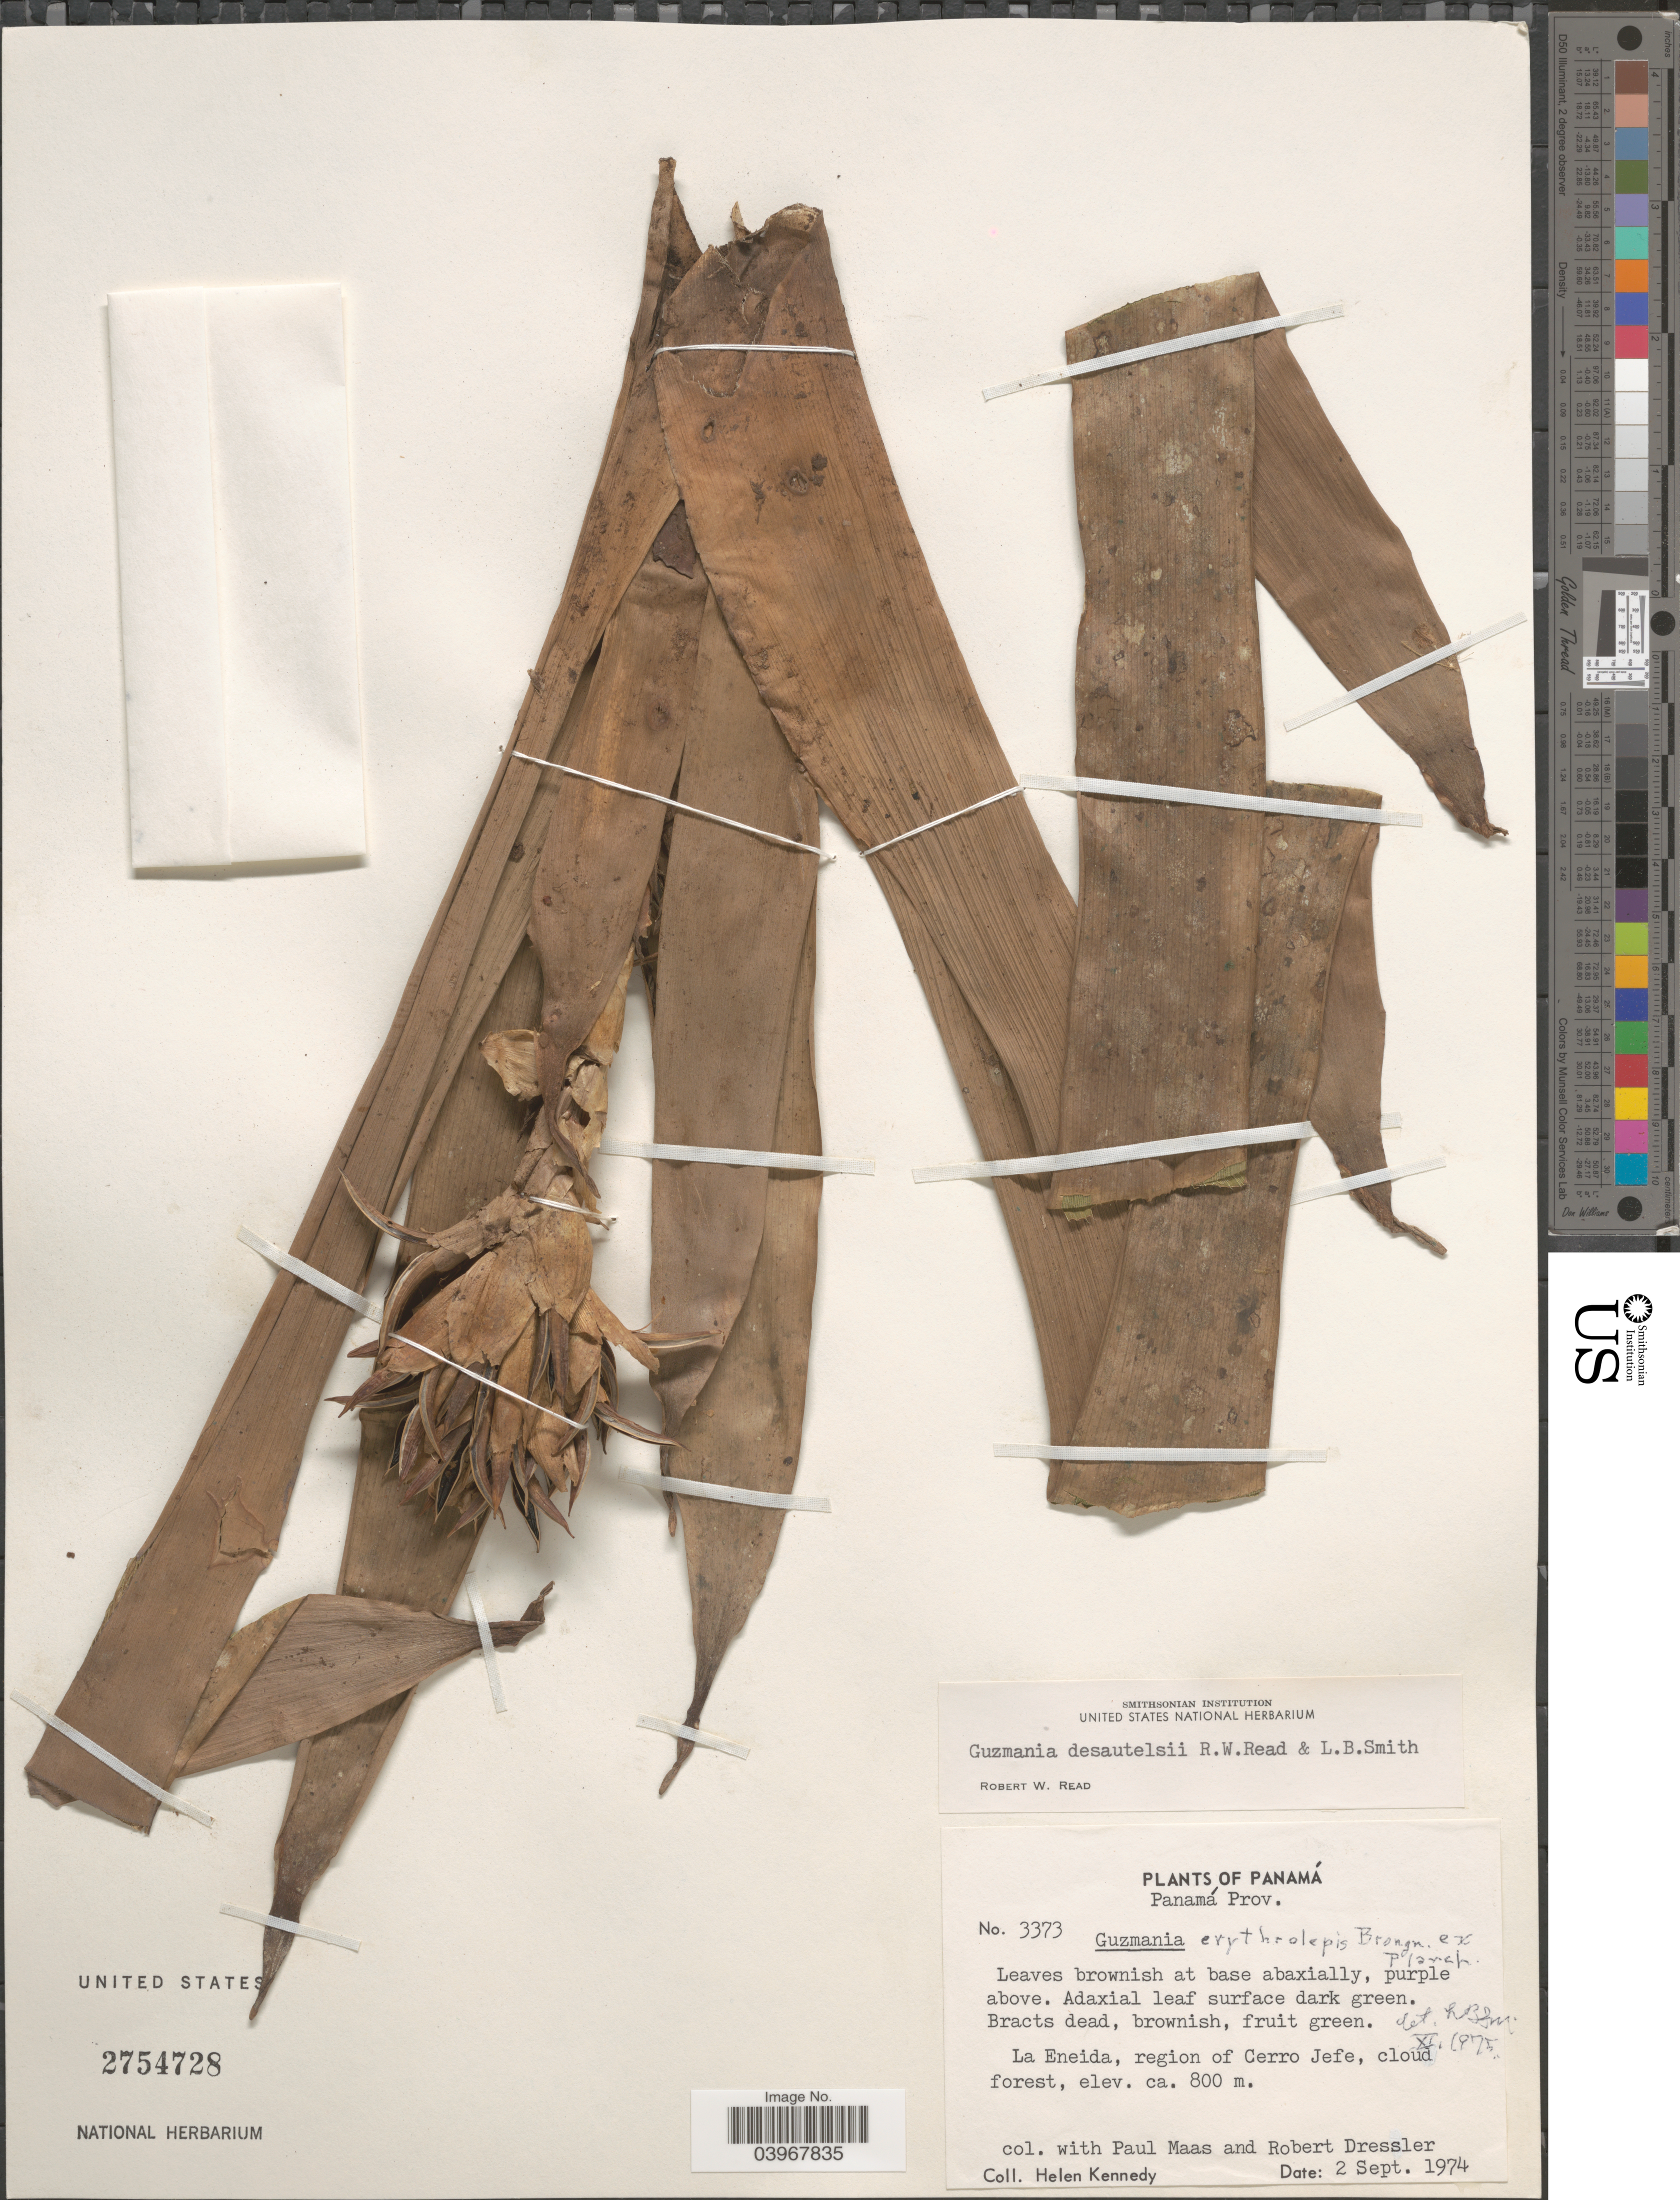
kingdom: Plantae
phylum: Tracheophyta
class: Liliopsida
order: Poales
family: Bromeliaceae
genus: Guzmania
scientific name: Guzmania desautelsii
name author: Read & L.B. Sm.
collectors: H. Kennedy, P. Maas & R. Dressler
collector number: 3373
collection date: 1974-09-02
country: Panama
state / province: Panamá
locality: La Eneida, region of Cerro Jefe.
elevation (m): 800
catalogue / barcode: US 2754728